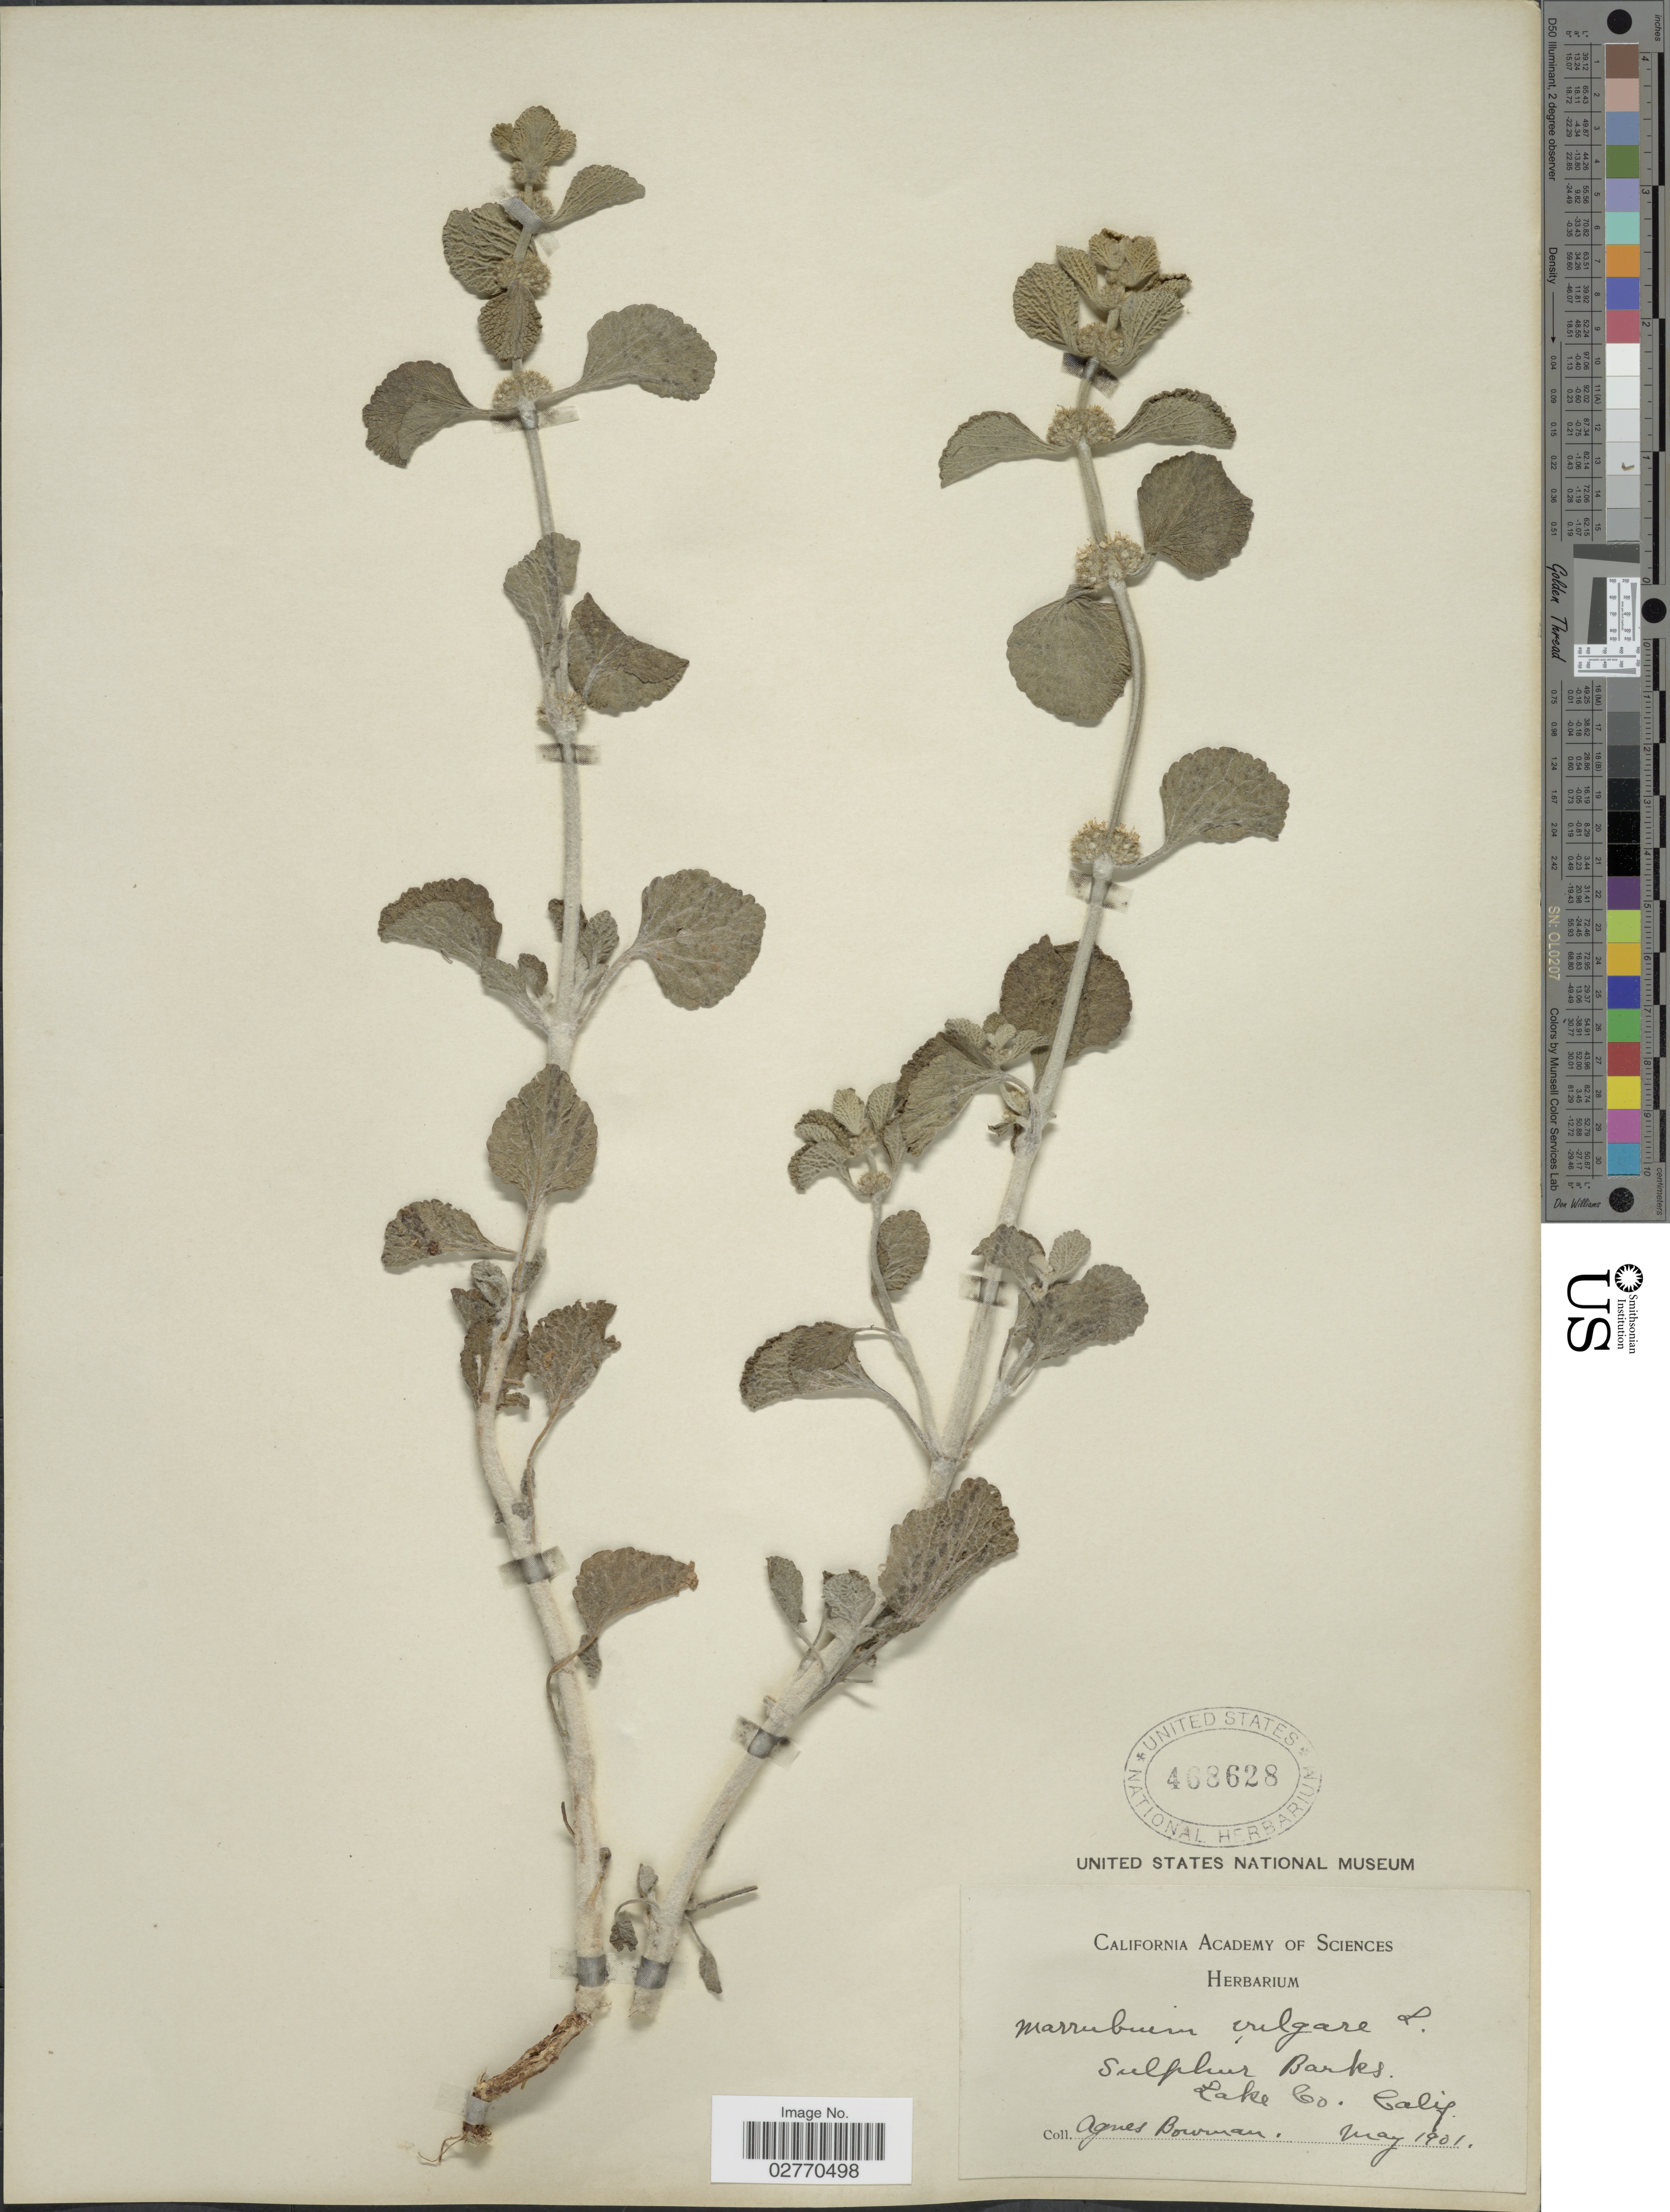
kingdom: Plantae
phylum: Tracheophyta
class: Magnoliopsida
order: Lamiales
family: Lamiaceae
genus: Marrubium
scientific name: Marrubium vulgare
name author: L.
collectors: A. Bowman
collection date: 1901-05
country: United States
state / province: California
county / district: Lake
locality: Sulphur Banks, Lake Co., Calif.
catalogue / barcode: US 468628